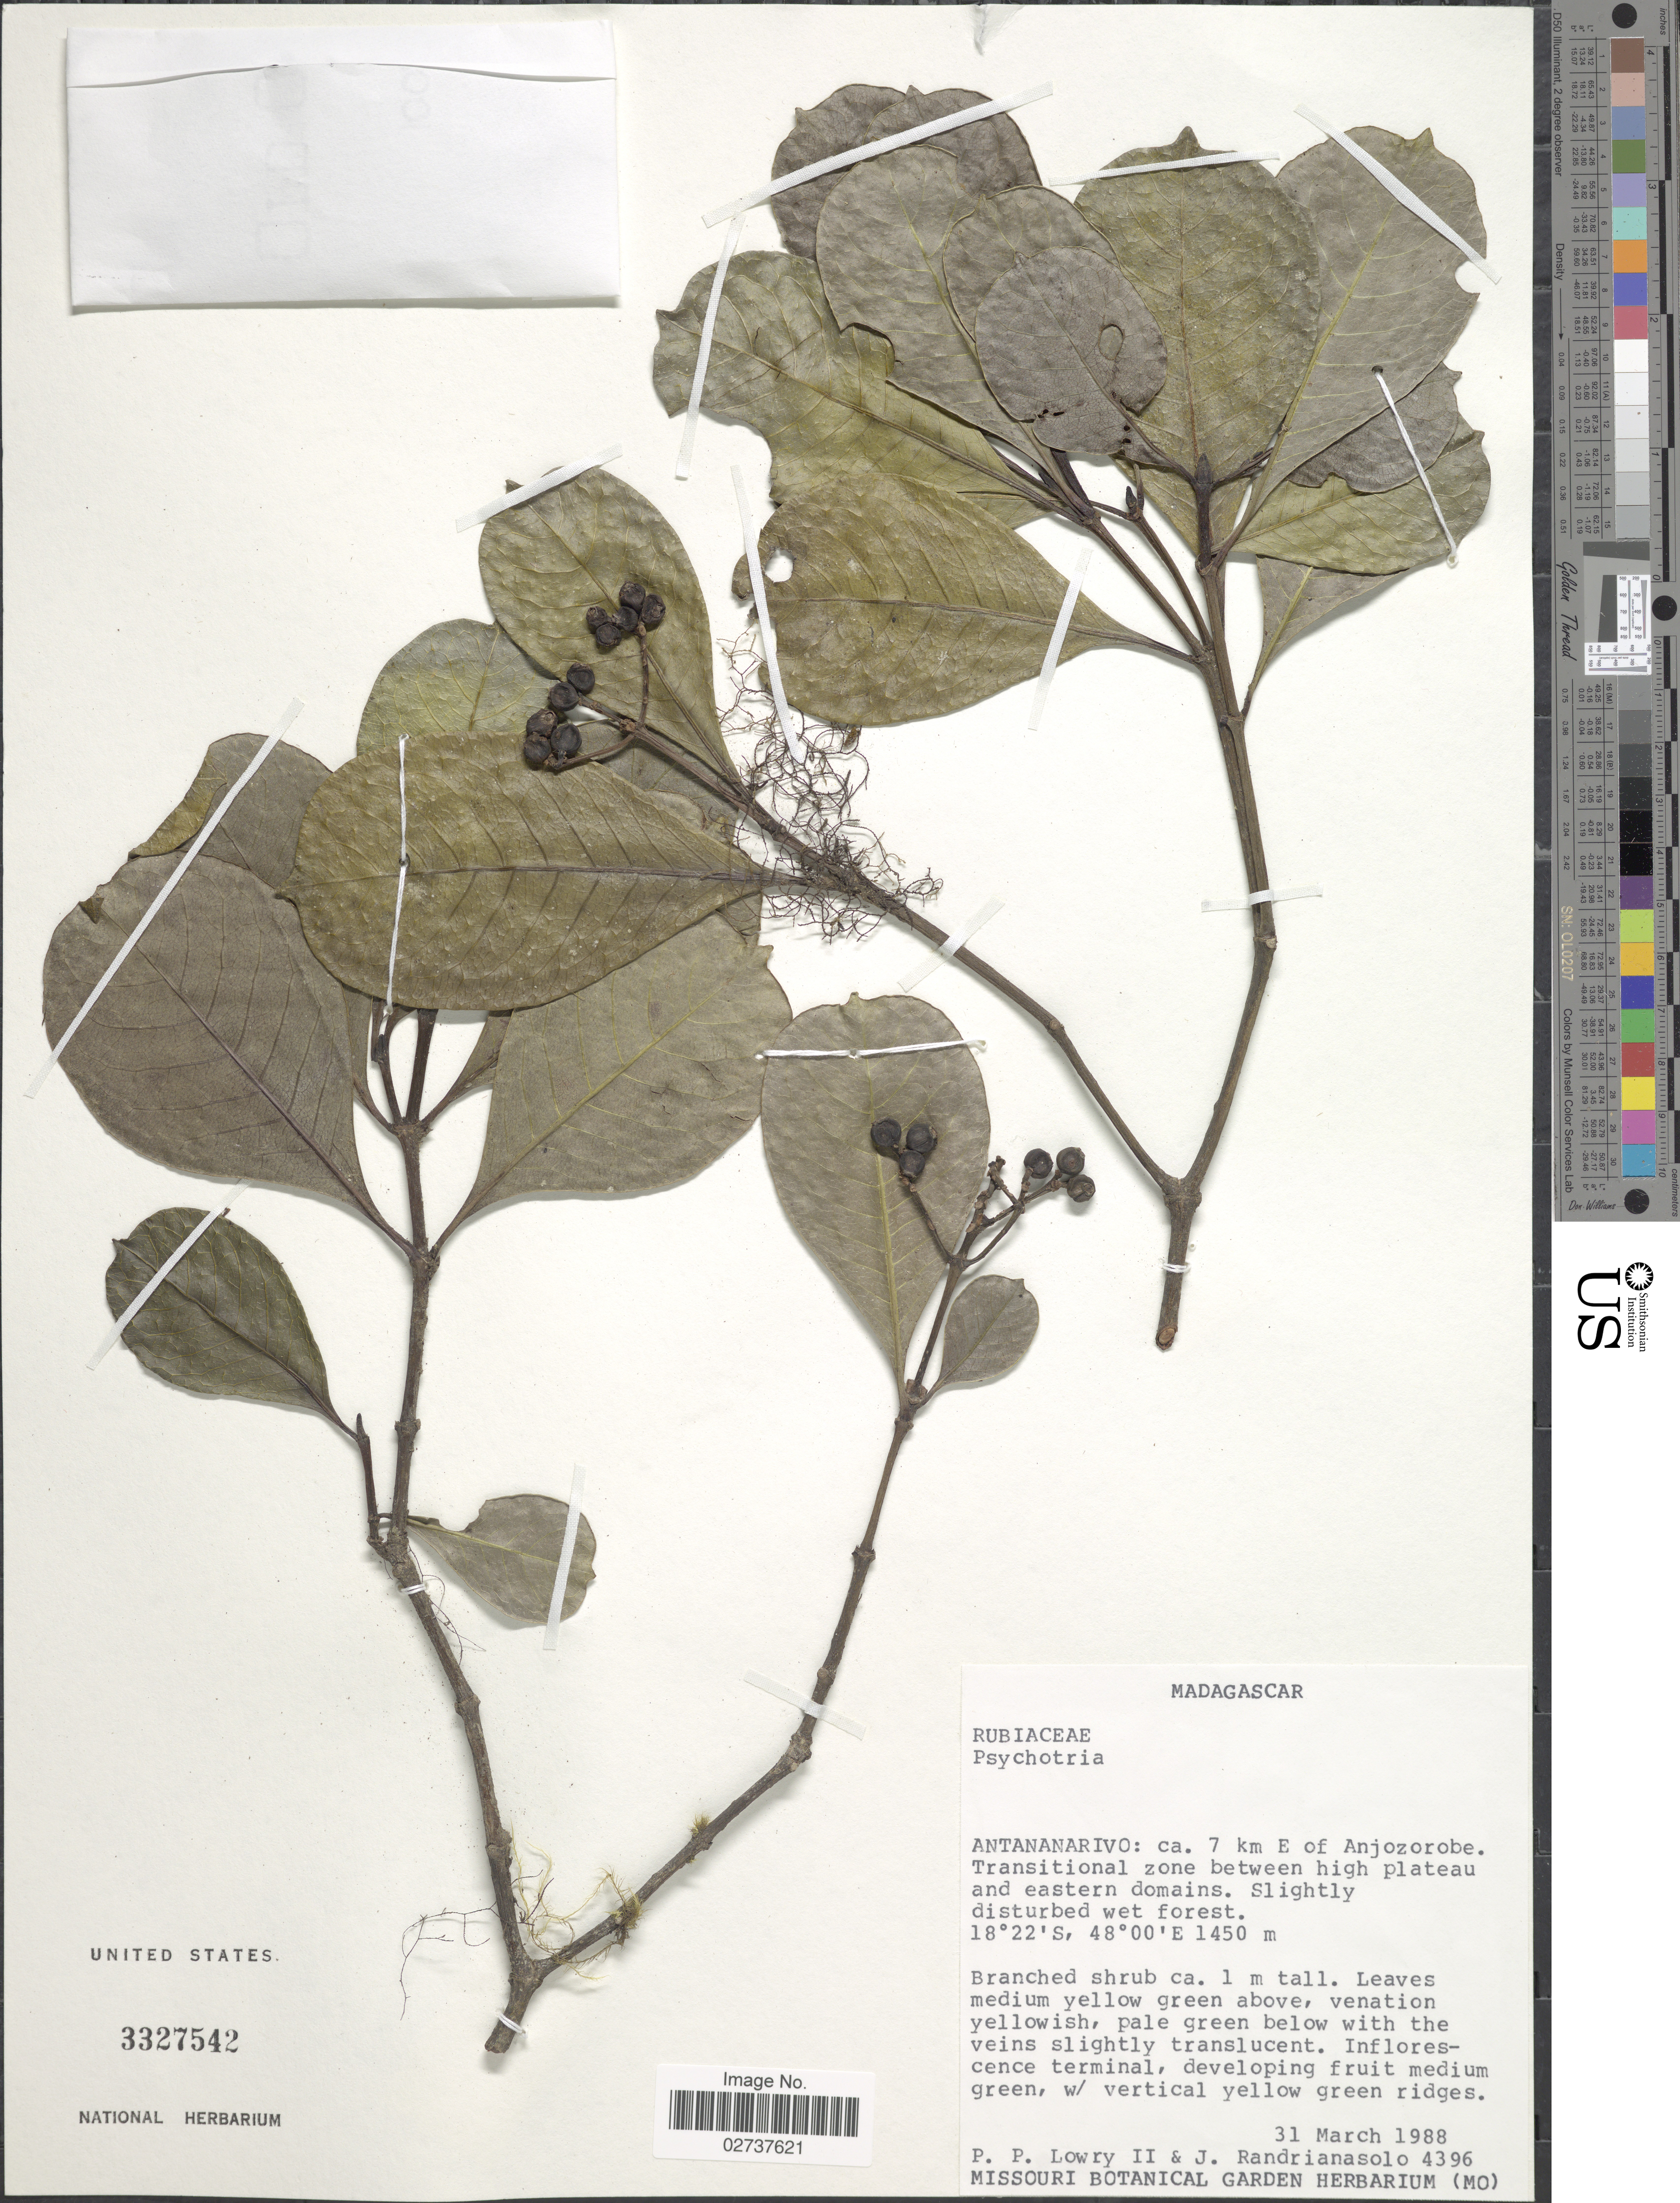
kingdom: Plantae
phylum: Tracheophyta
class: Magnoliopsida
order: Gentianales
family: Rubiaceae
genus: Psychotria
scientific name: Psychotria sp.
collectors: P. P. Lowry & J. Randrianasolo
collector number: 4396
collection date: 1988-03-31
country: Madagascar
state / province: Analamanga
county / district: Anjozorobe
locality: Ca. 7 km E of Anjozorobe, Transitional zone between high plateau and eastern domains.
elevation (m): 1450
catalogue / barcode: US 3327542